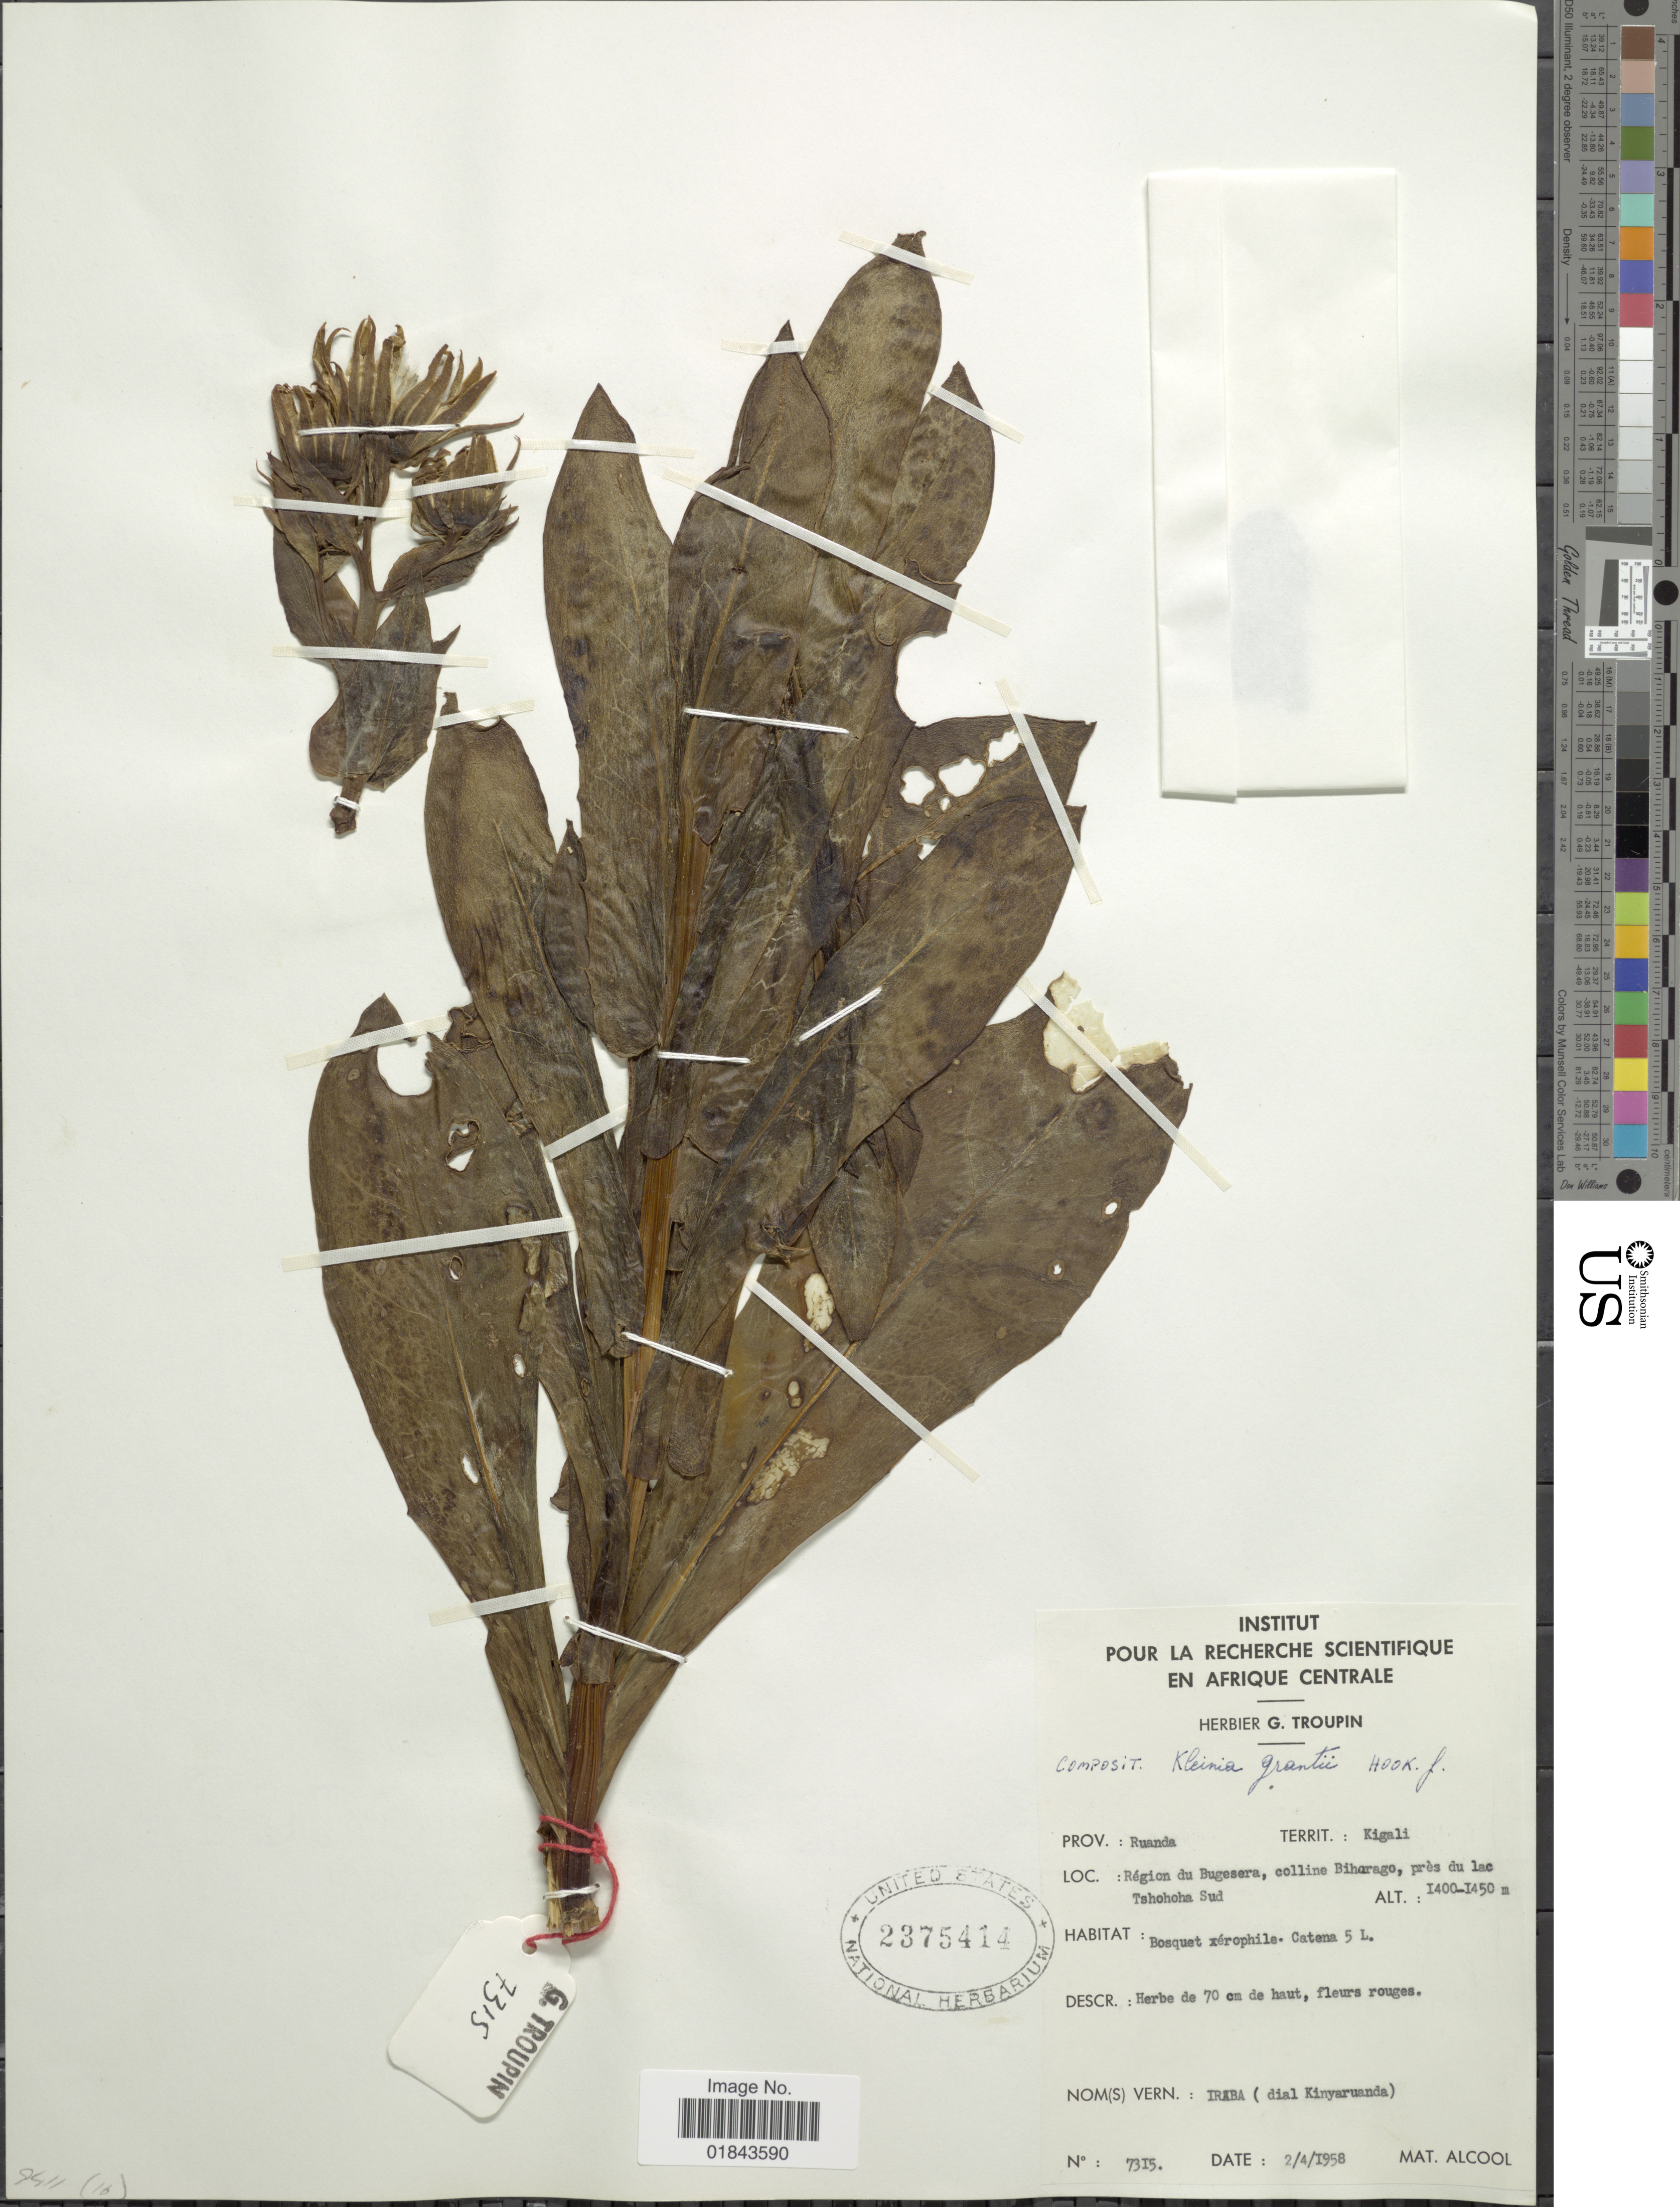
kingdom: Plantae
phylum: Tracheophyta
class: Magnoliopsida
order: Asterales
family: Asteraceae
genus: Kleinia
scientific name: Kleinia grantii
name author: (Oliv. & Hieron.) Hook. f.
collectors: M. Alcool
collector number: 7315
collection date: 1958-04-02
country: Rwanda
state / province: Kigali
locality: Prov. Ruanda, Territ.: Kigali, Region du Bugesera, colline Bihorago, pres de lac Tshohoha Sud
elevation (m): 1400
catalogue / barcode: US 2375414